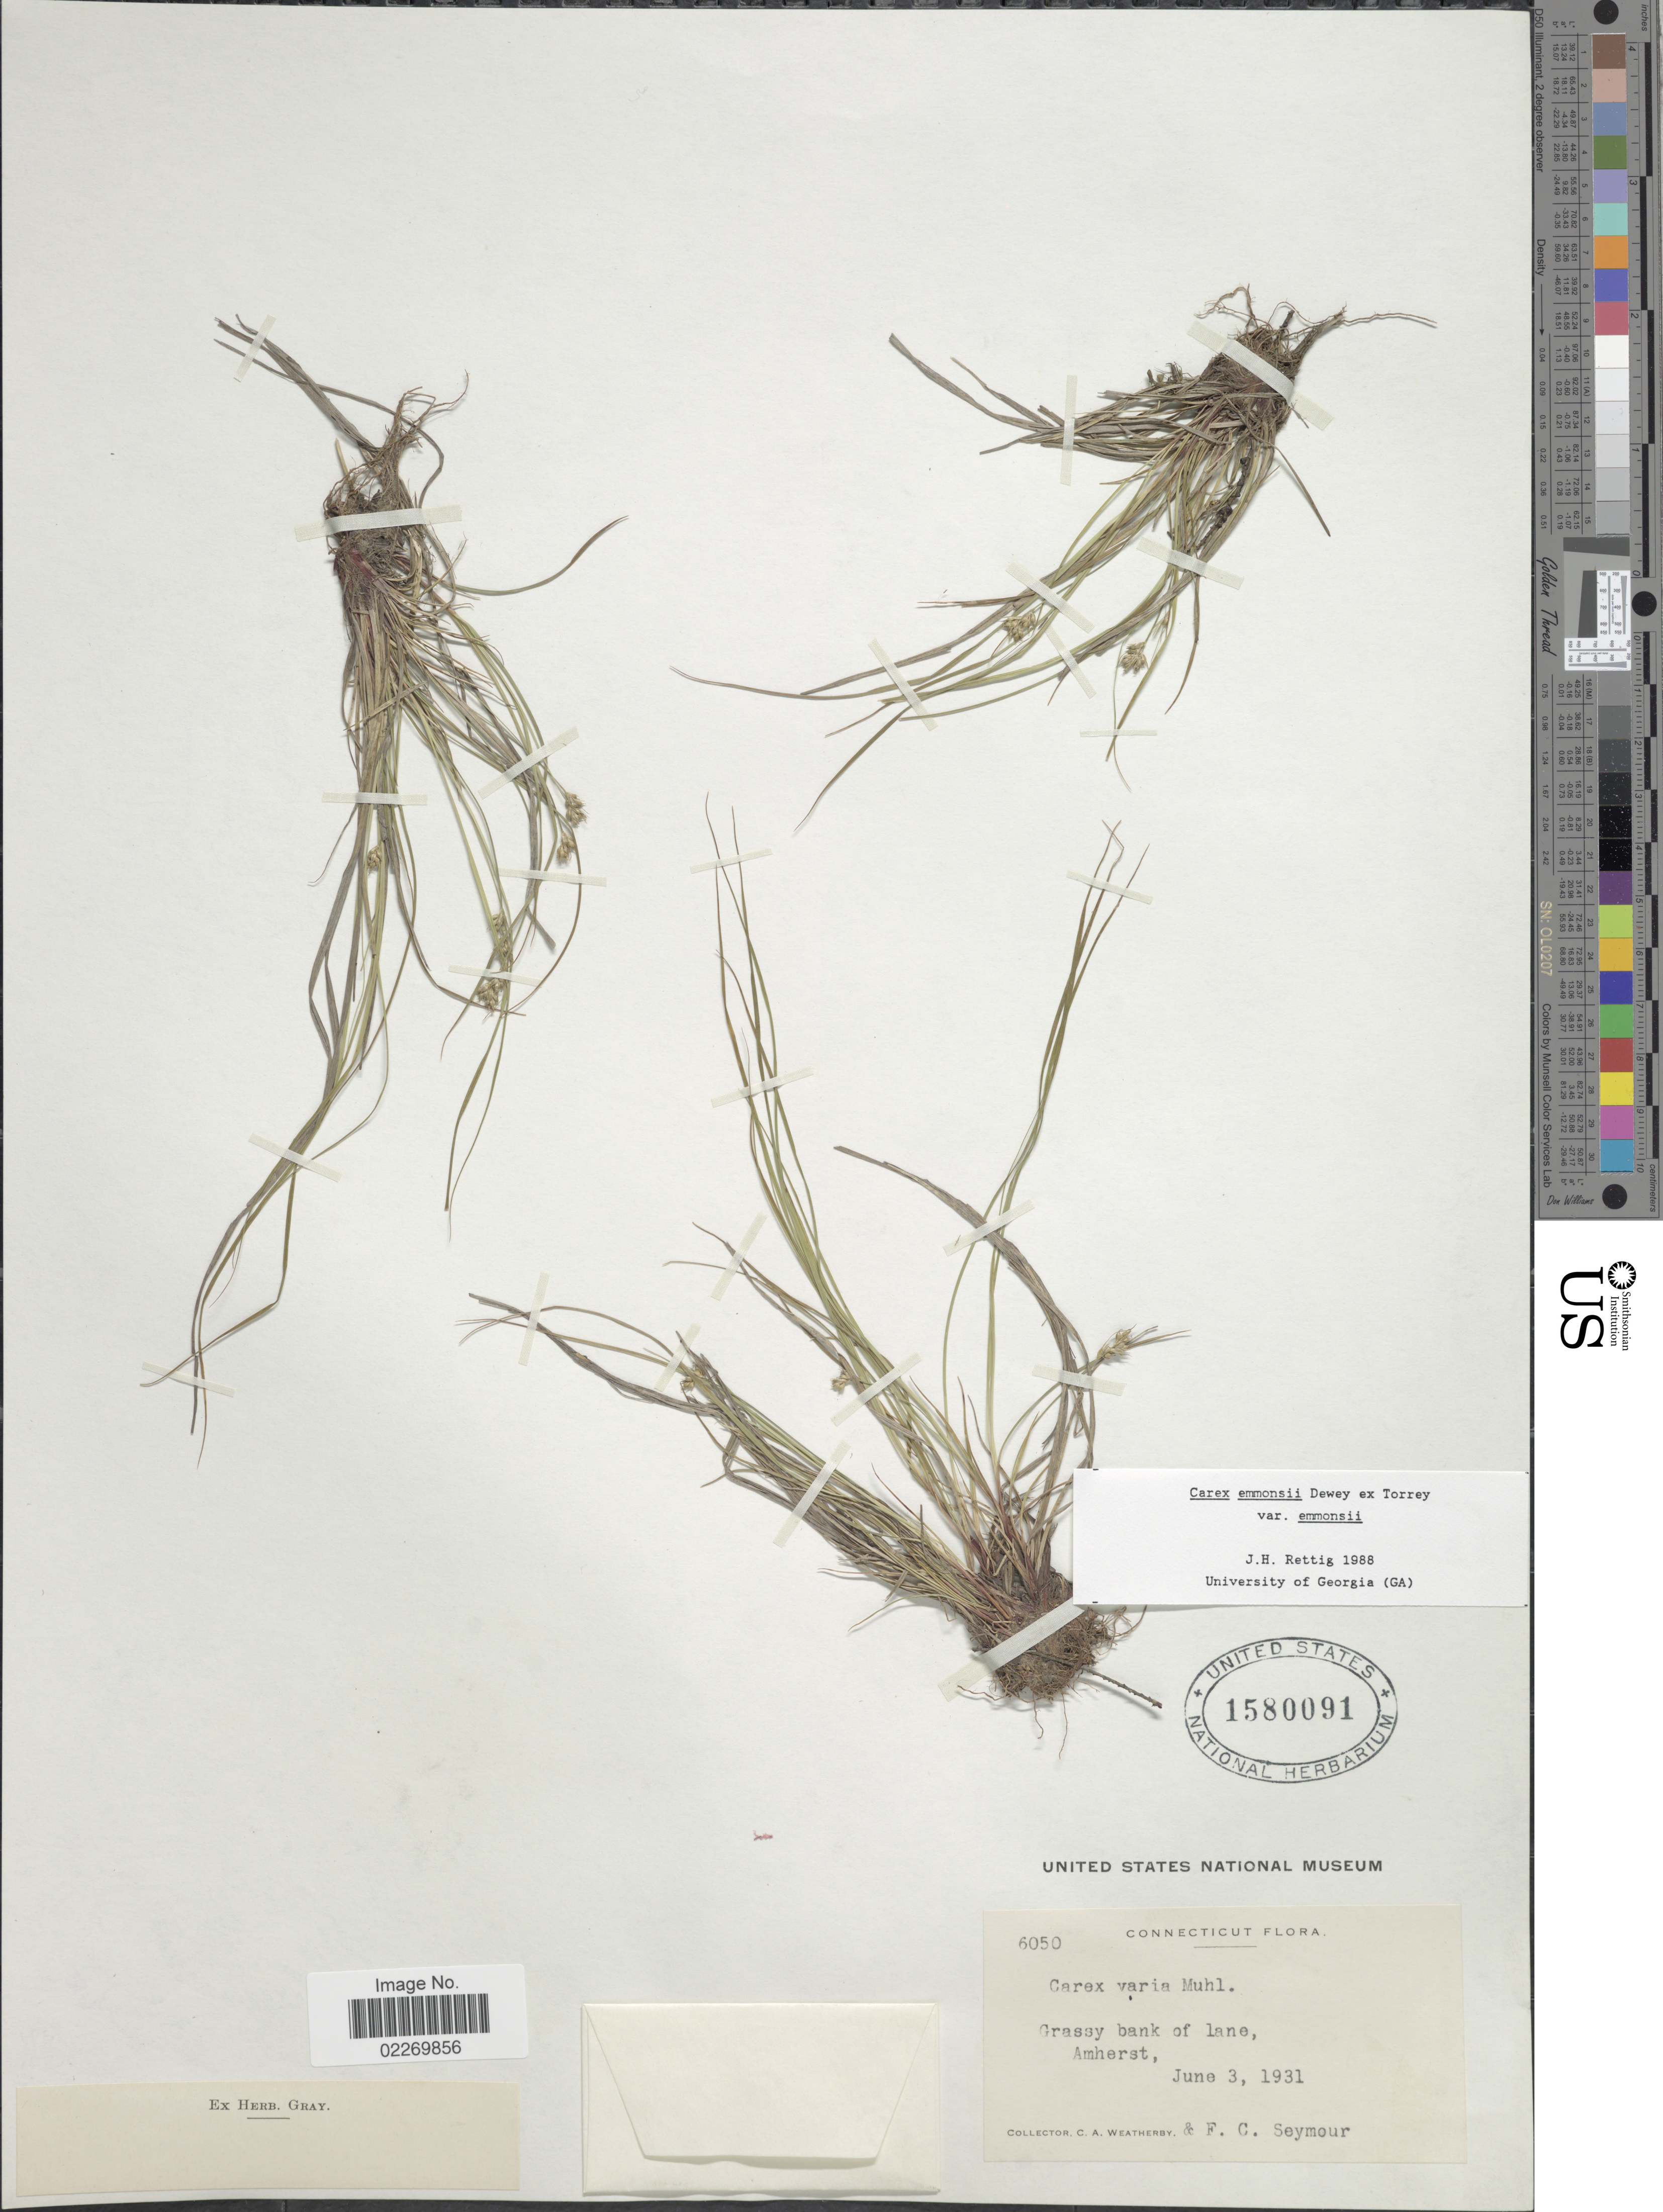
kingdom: Plantae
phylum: Tracheophyta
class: Liliopsida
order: Poales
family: Cyperaceae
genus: Carex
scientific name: Carex emmonsii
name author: Dewey ex Torr.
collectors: C. A. Weatherby & F. C. Seymour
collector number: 6050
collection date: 1931-06-03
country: United States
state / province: Connecticut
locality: Grassy bank of lane, Amherst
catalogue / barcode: US 1580091